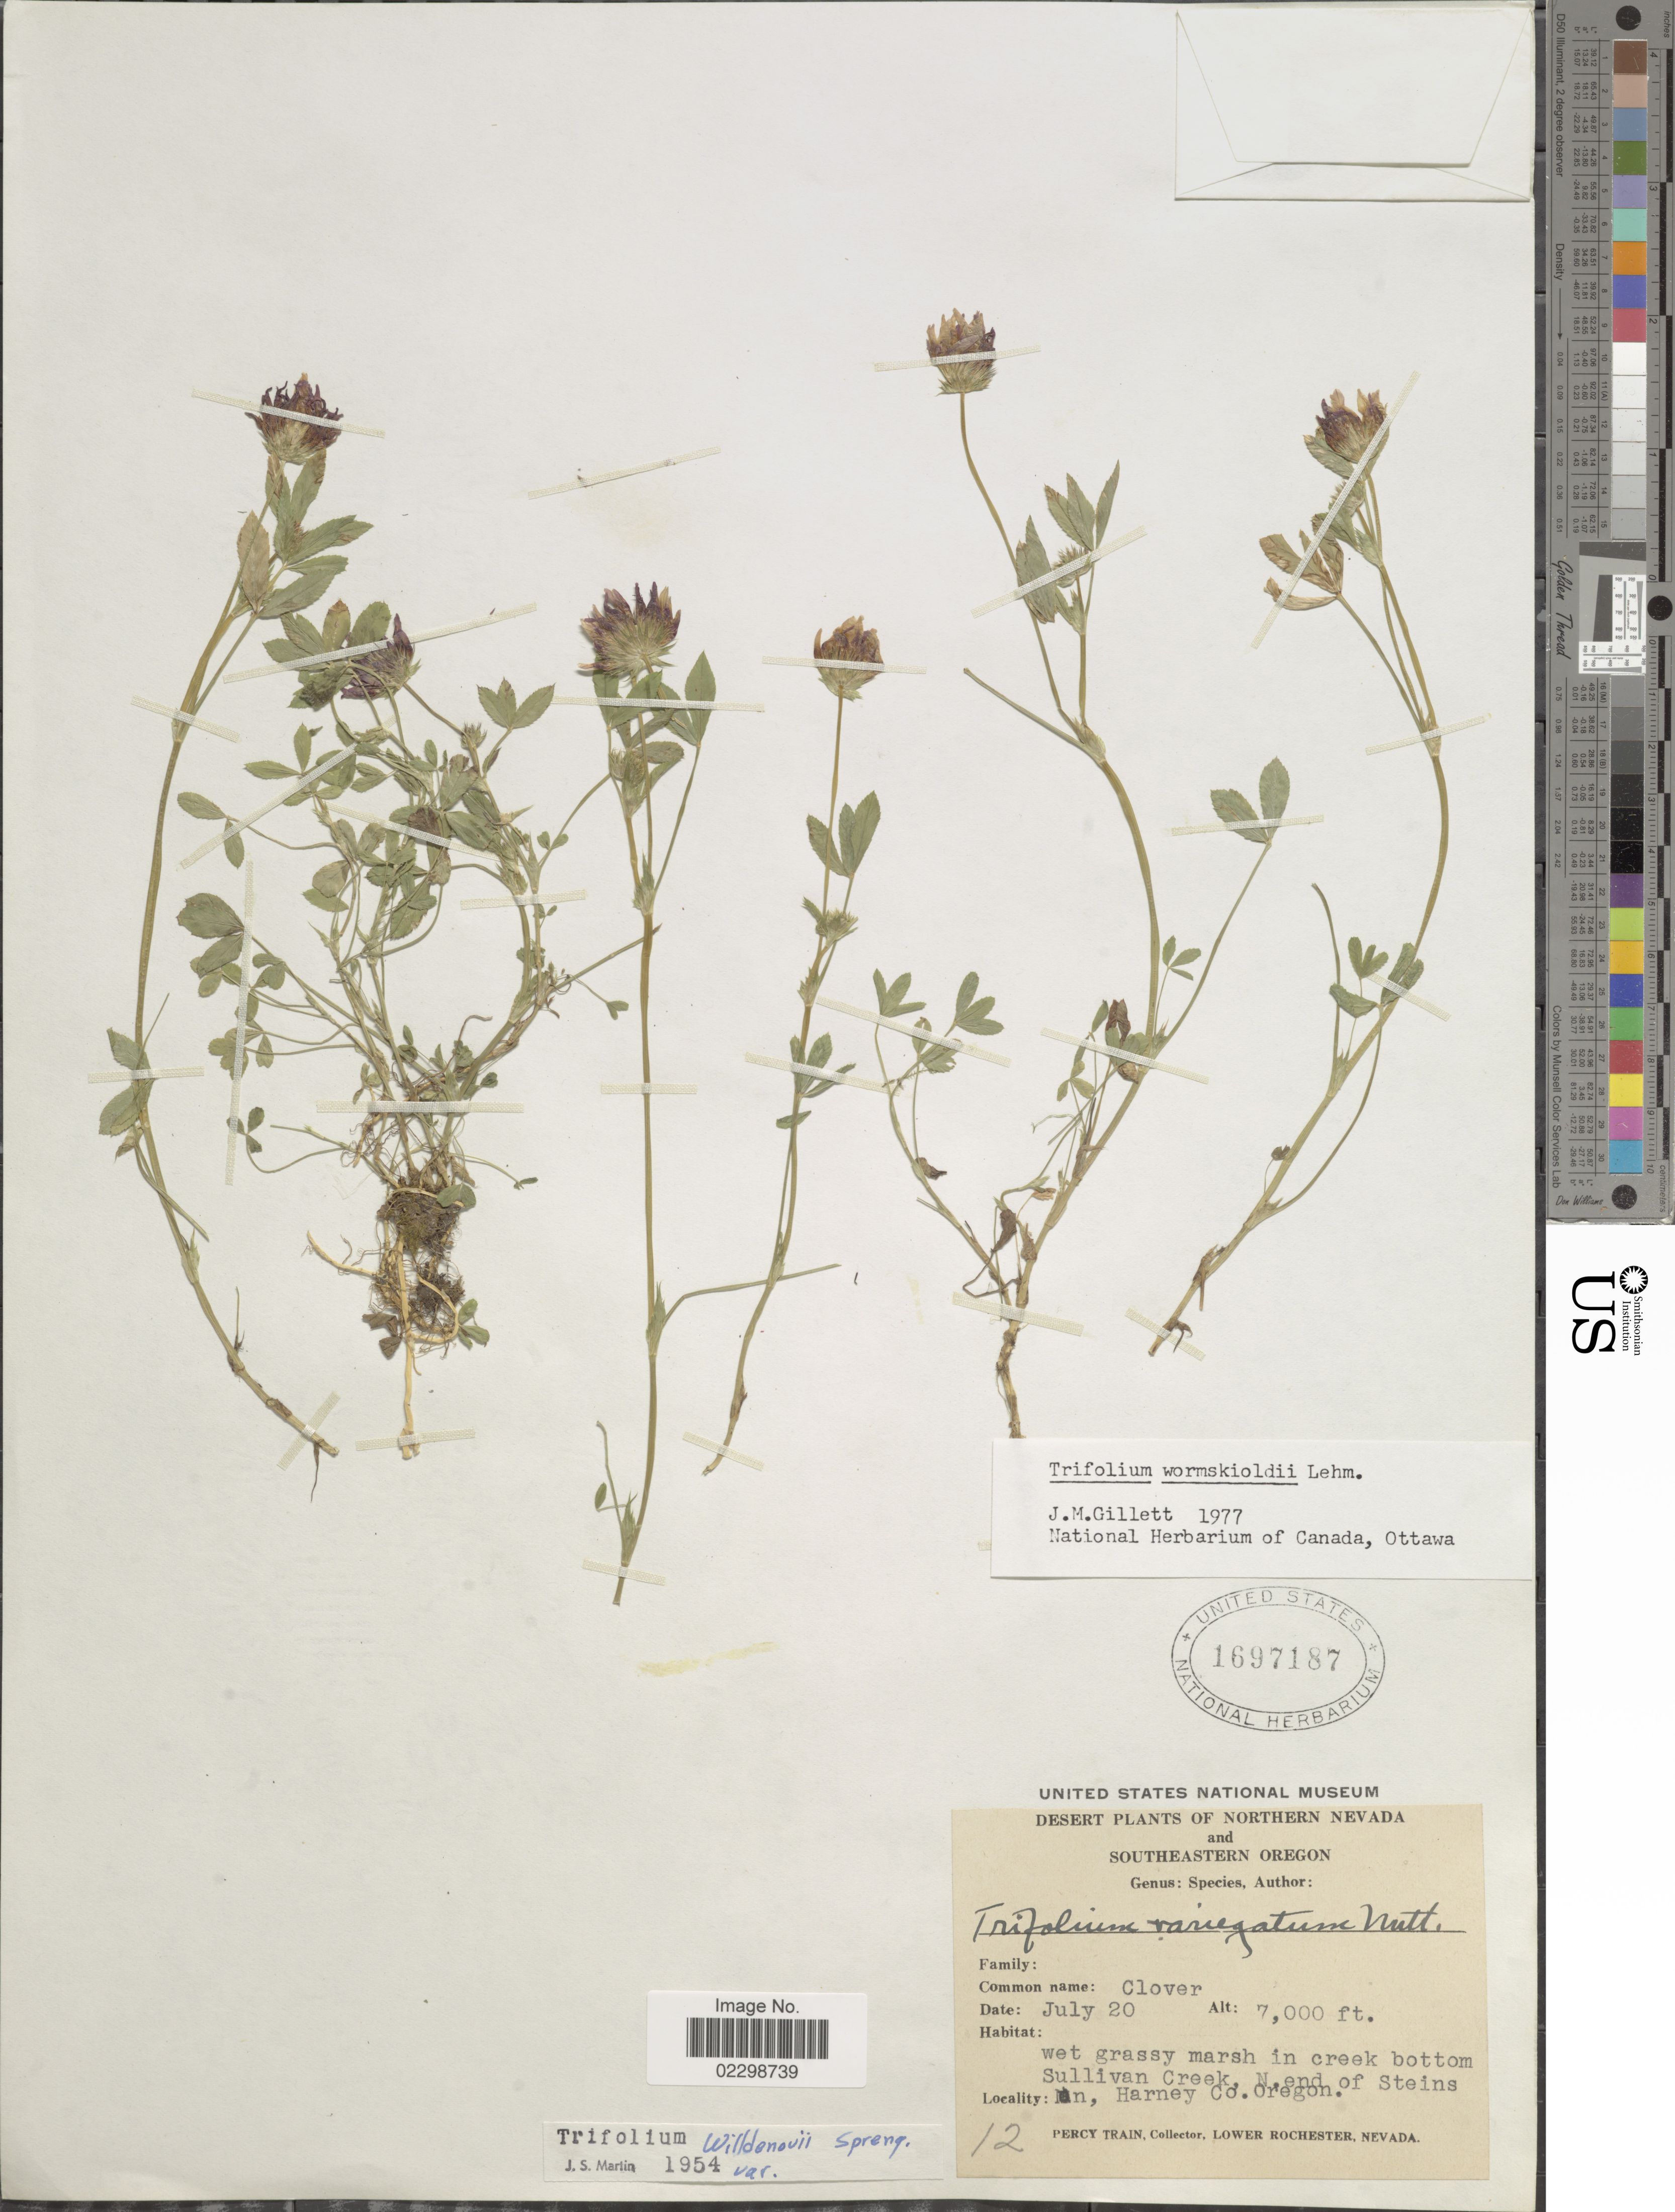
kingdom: Plantae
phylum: Tracheophyta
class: Magnoliopsida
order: Fabales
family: Fabaceae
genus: Trifolium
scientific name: Trifolium wormskioldii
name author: Lehm.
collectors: P. Train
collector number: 12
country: United States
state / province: Oregon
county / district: Harney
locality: Northern Nevada and Southeastern Oregon, wet grassy marsh in creek bottom Sullivan Creek, N. end of Steins, Harney Co.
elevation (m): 2134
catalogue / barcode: US 1697187